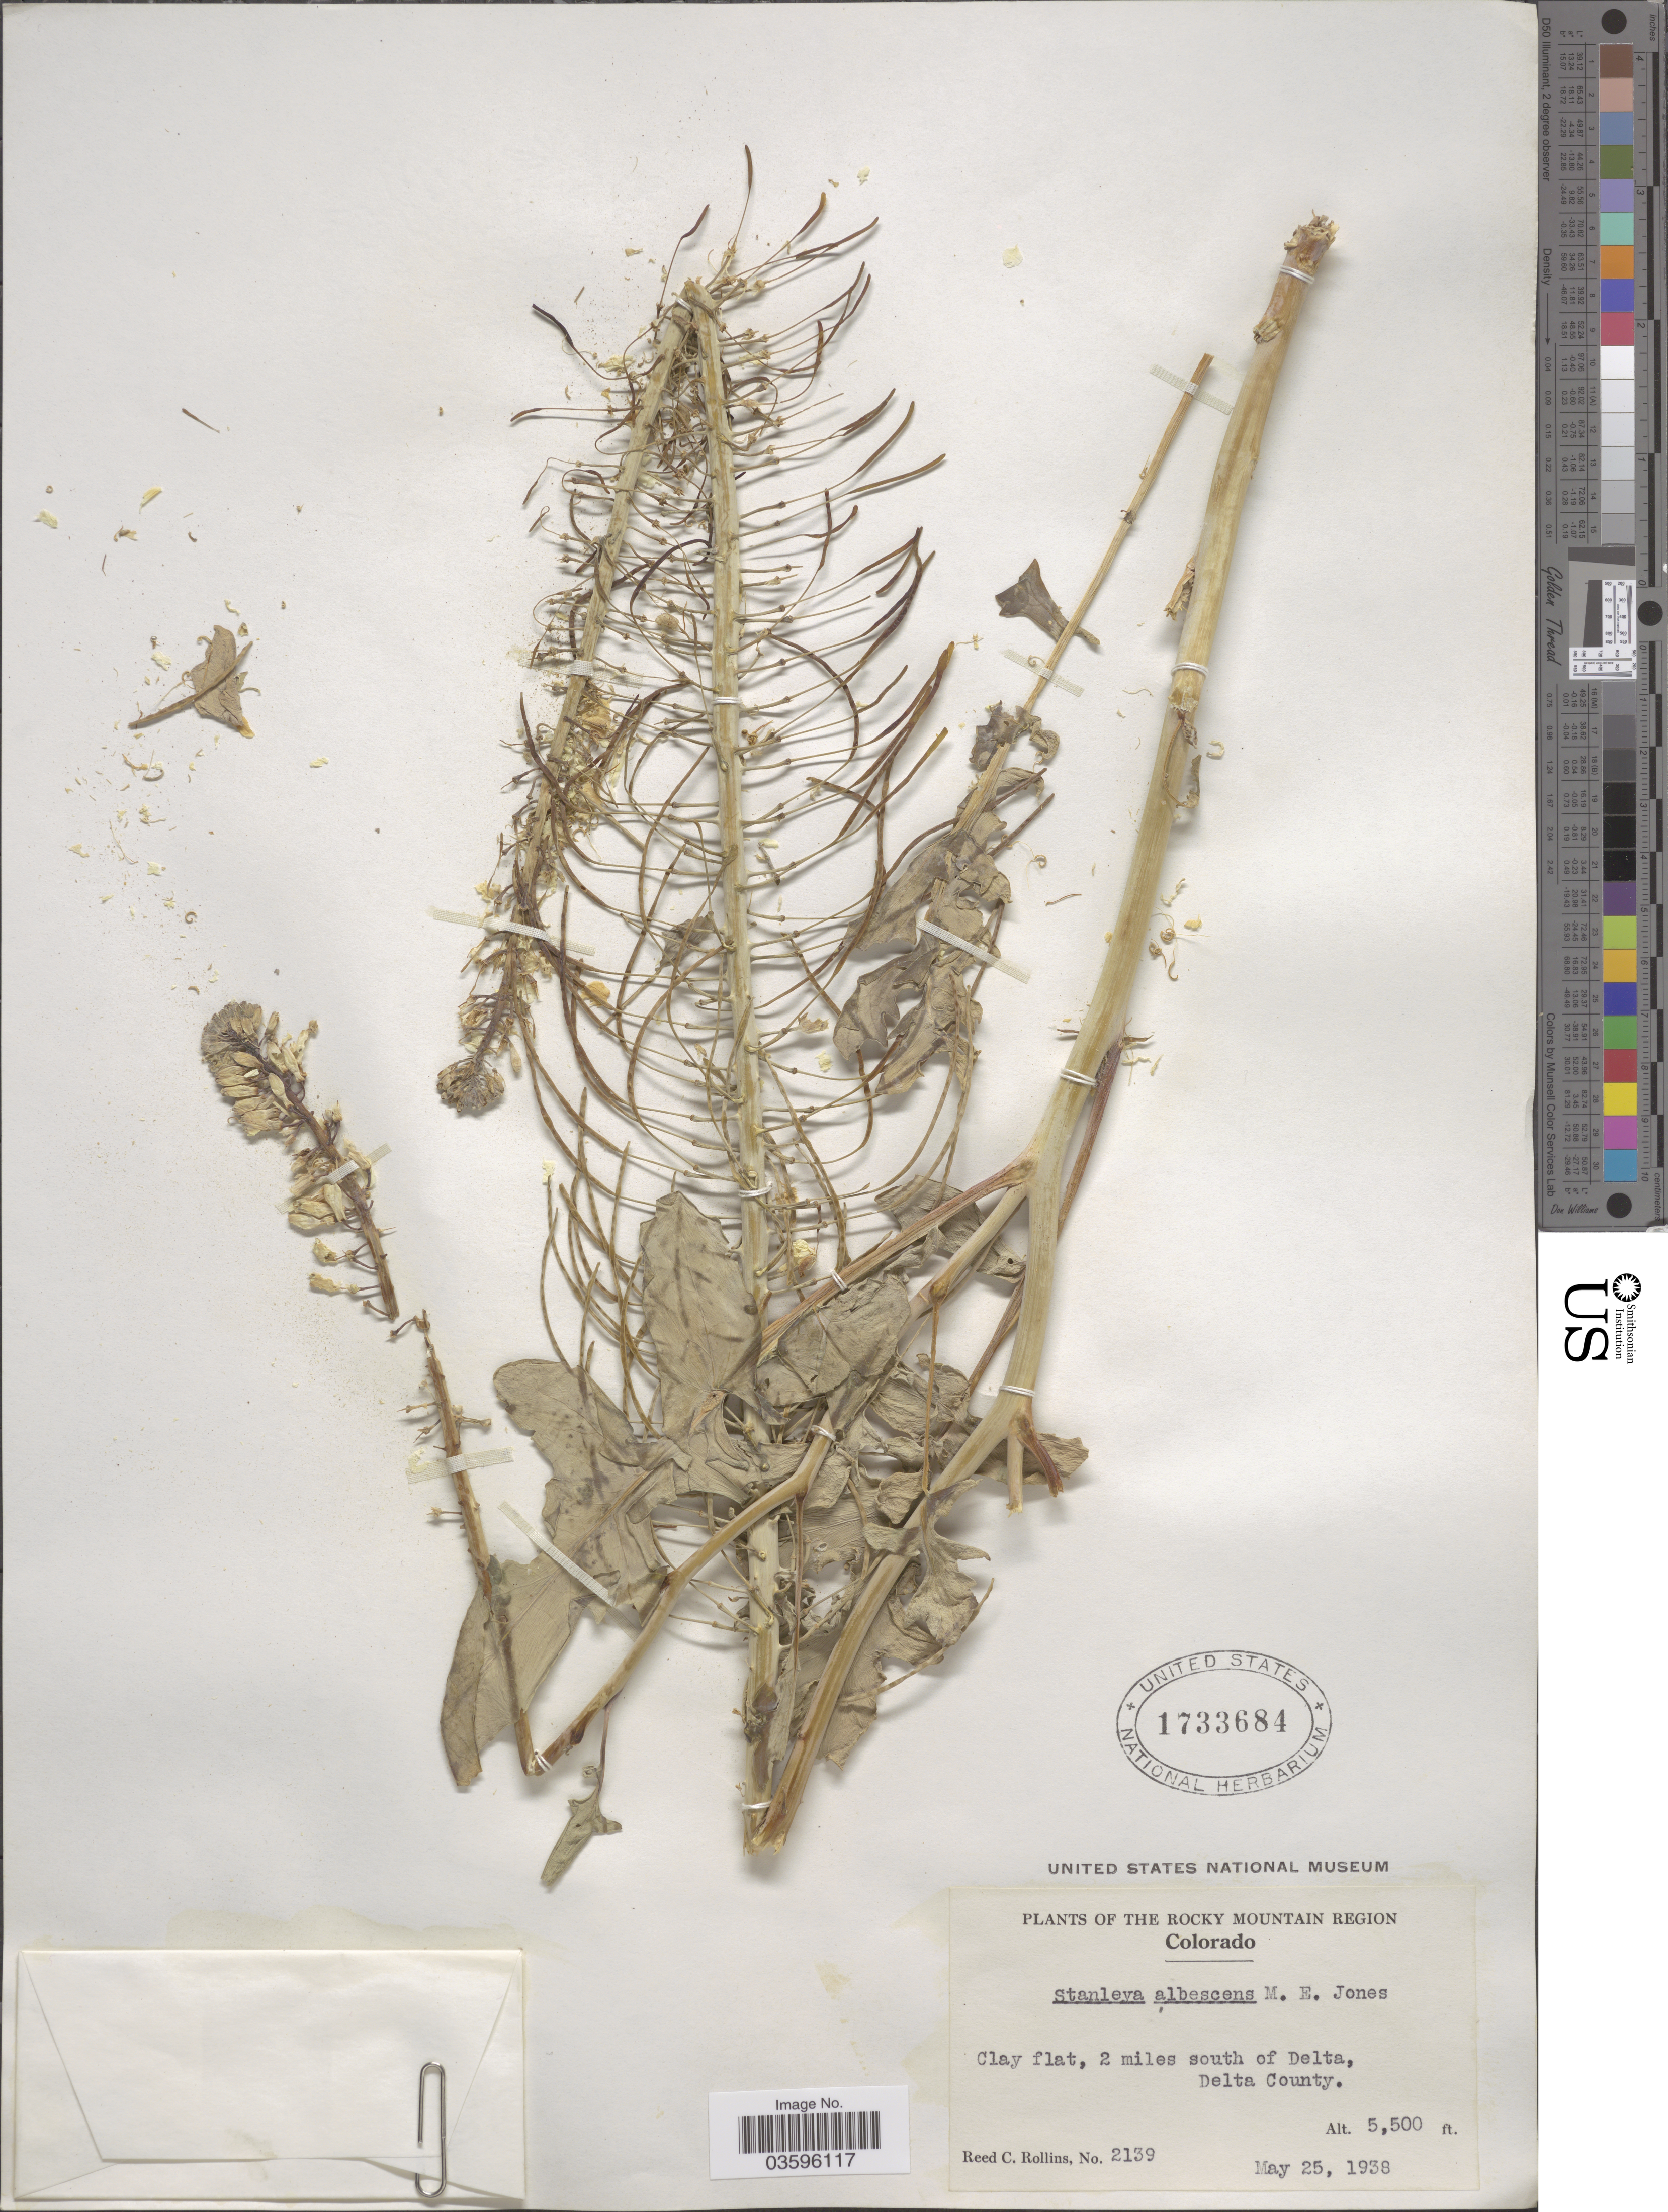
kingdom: Plantae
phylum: Tracheophyta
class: Magnoliopsida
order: Brassicales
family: Brassicaceae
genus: Stanleya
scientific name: Stanleya albescens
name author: M.E. Jones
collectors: R. C. Rollins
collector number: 2139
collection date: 1938-05-25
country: United States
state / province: Colorado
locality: The Rocky Mountain Region. Clay flat, 2 miles south of Delta, Delta County.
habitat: clay flat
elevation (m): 1676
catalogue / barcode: US 1733684